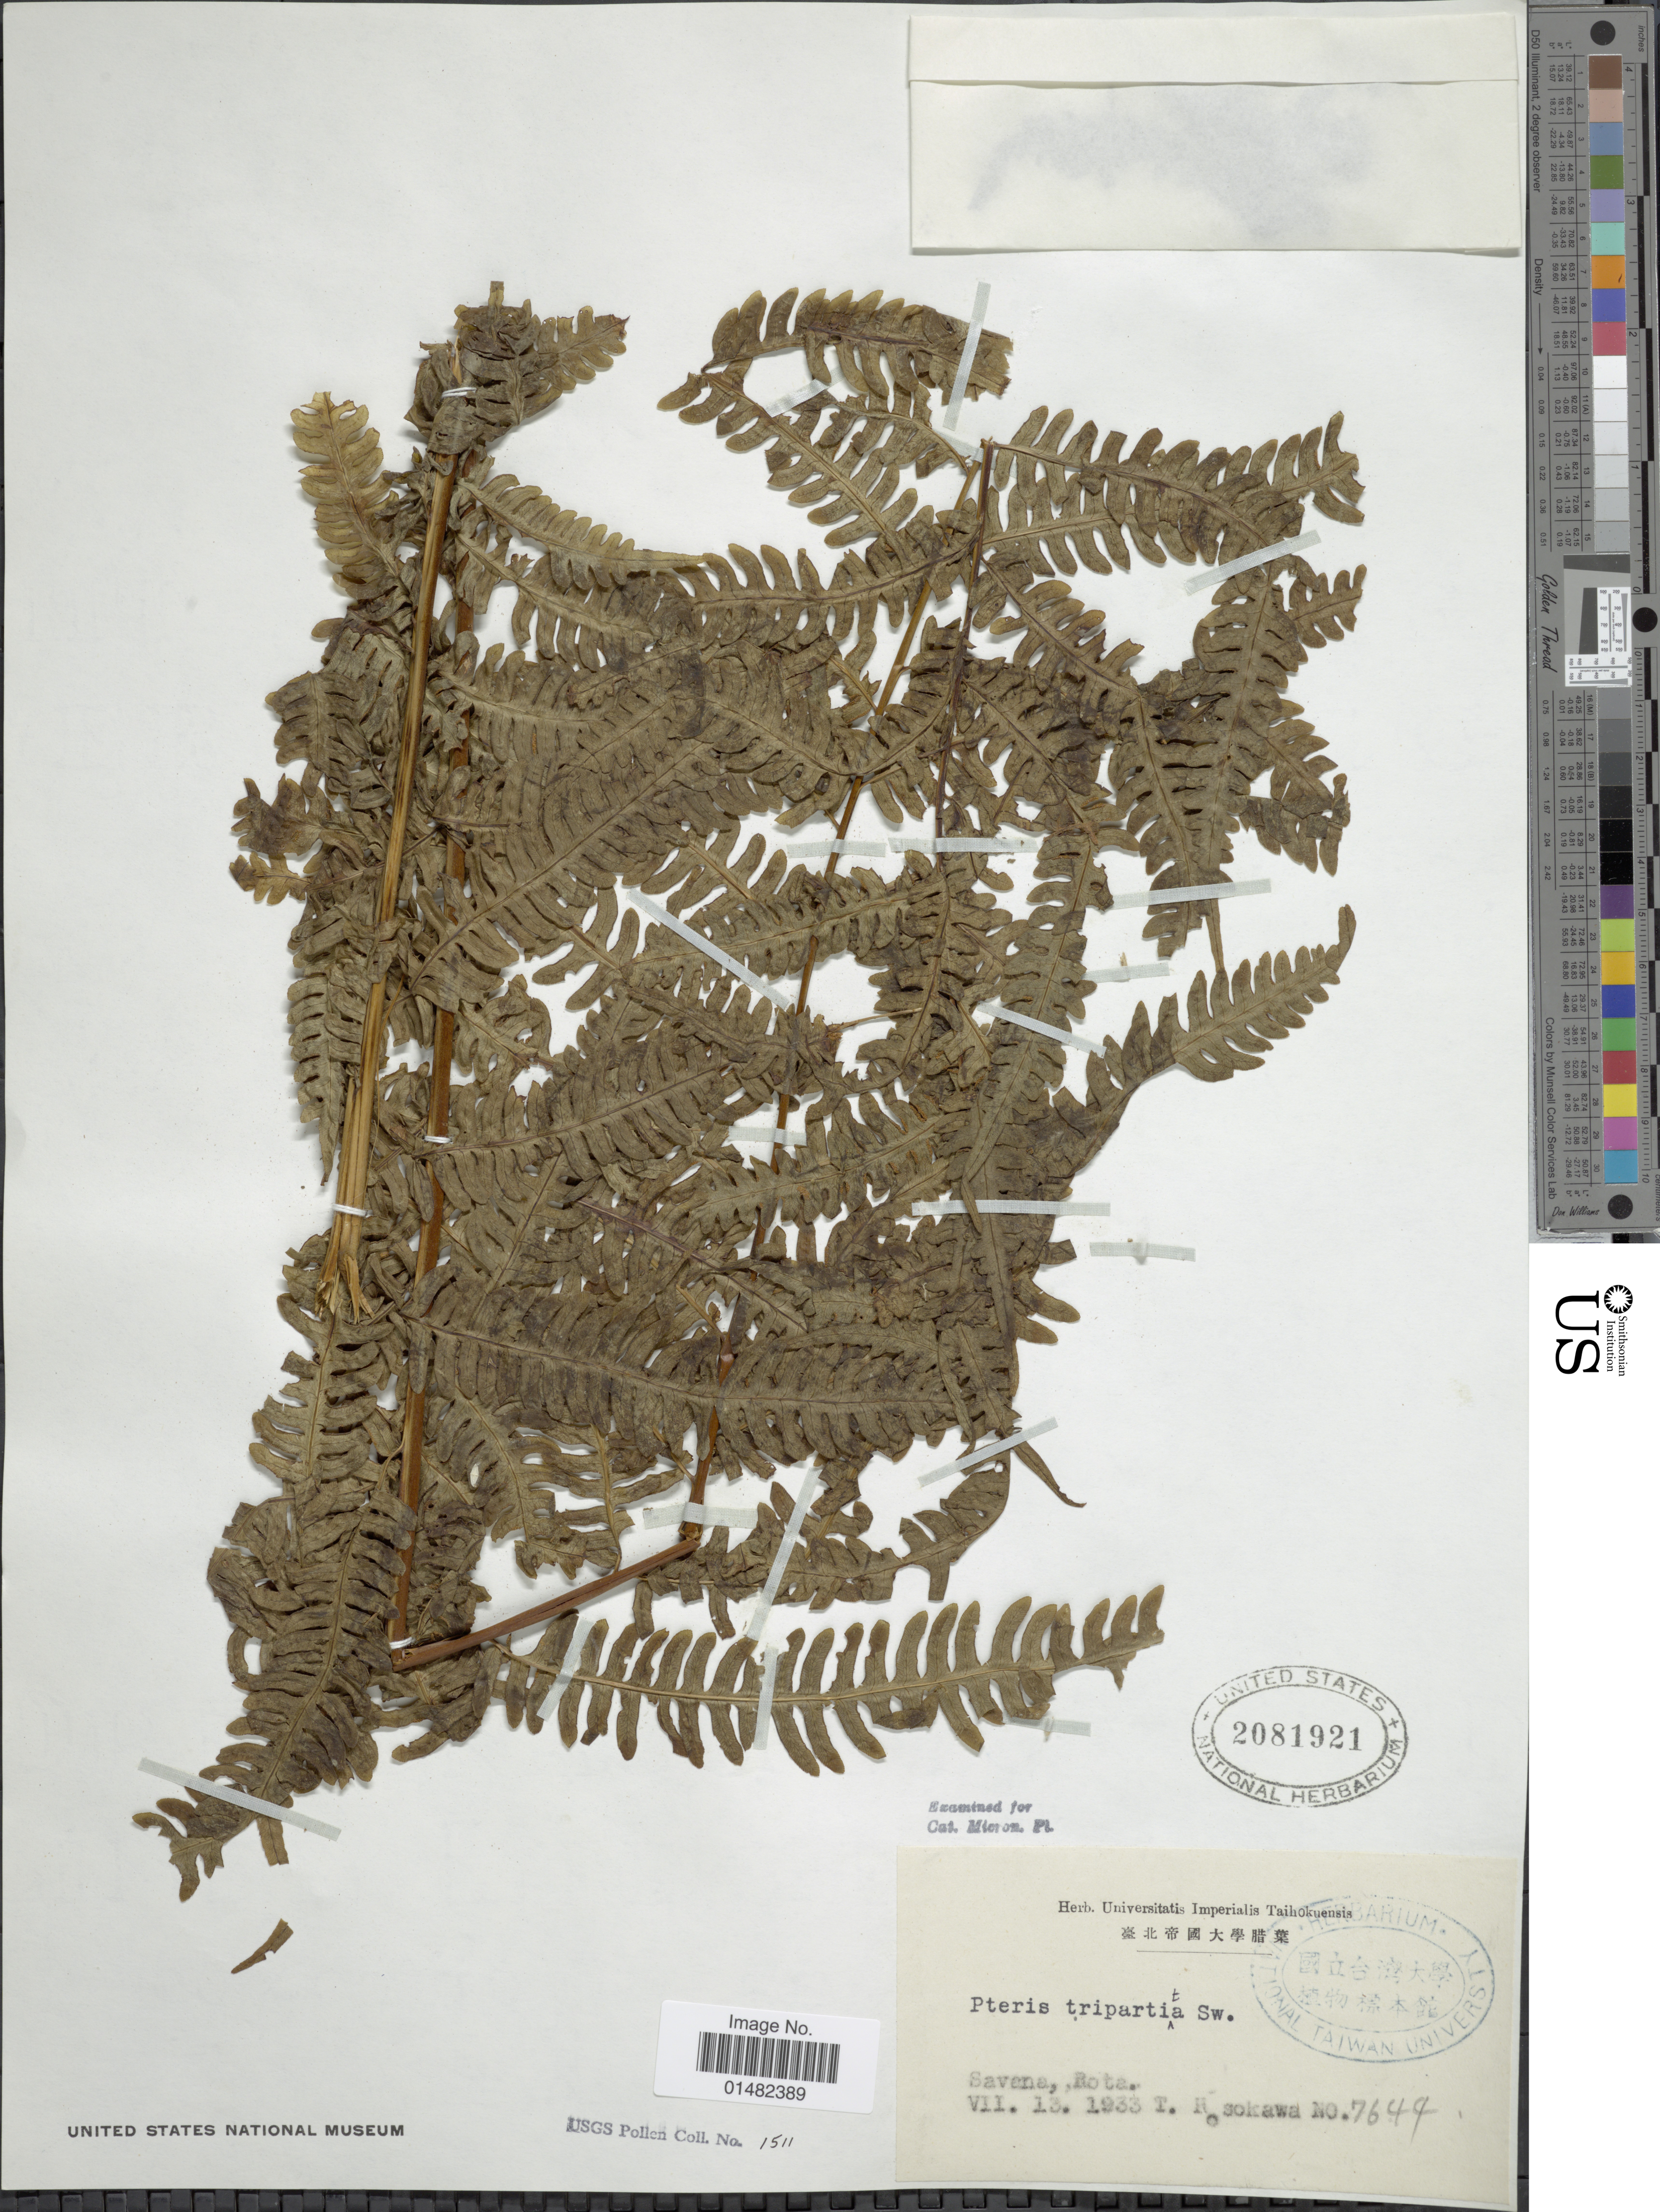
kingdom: Plantae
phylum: Tracheophyta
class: Polypodiopsida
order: Polypodiales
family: Pteridaceae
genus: Pteris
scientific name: Pteris tripartita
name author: Sw.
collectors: T. Hosokawa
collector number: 7649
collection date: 1933-07-13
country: Northern Mariana Islands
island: Rota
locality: Savana, Rota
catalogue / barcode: US 2081921